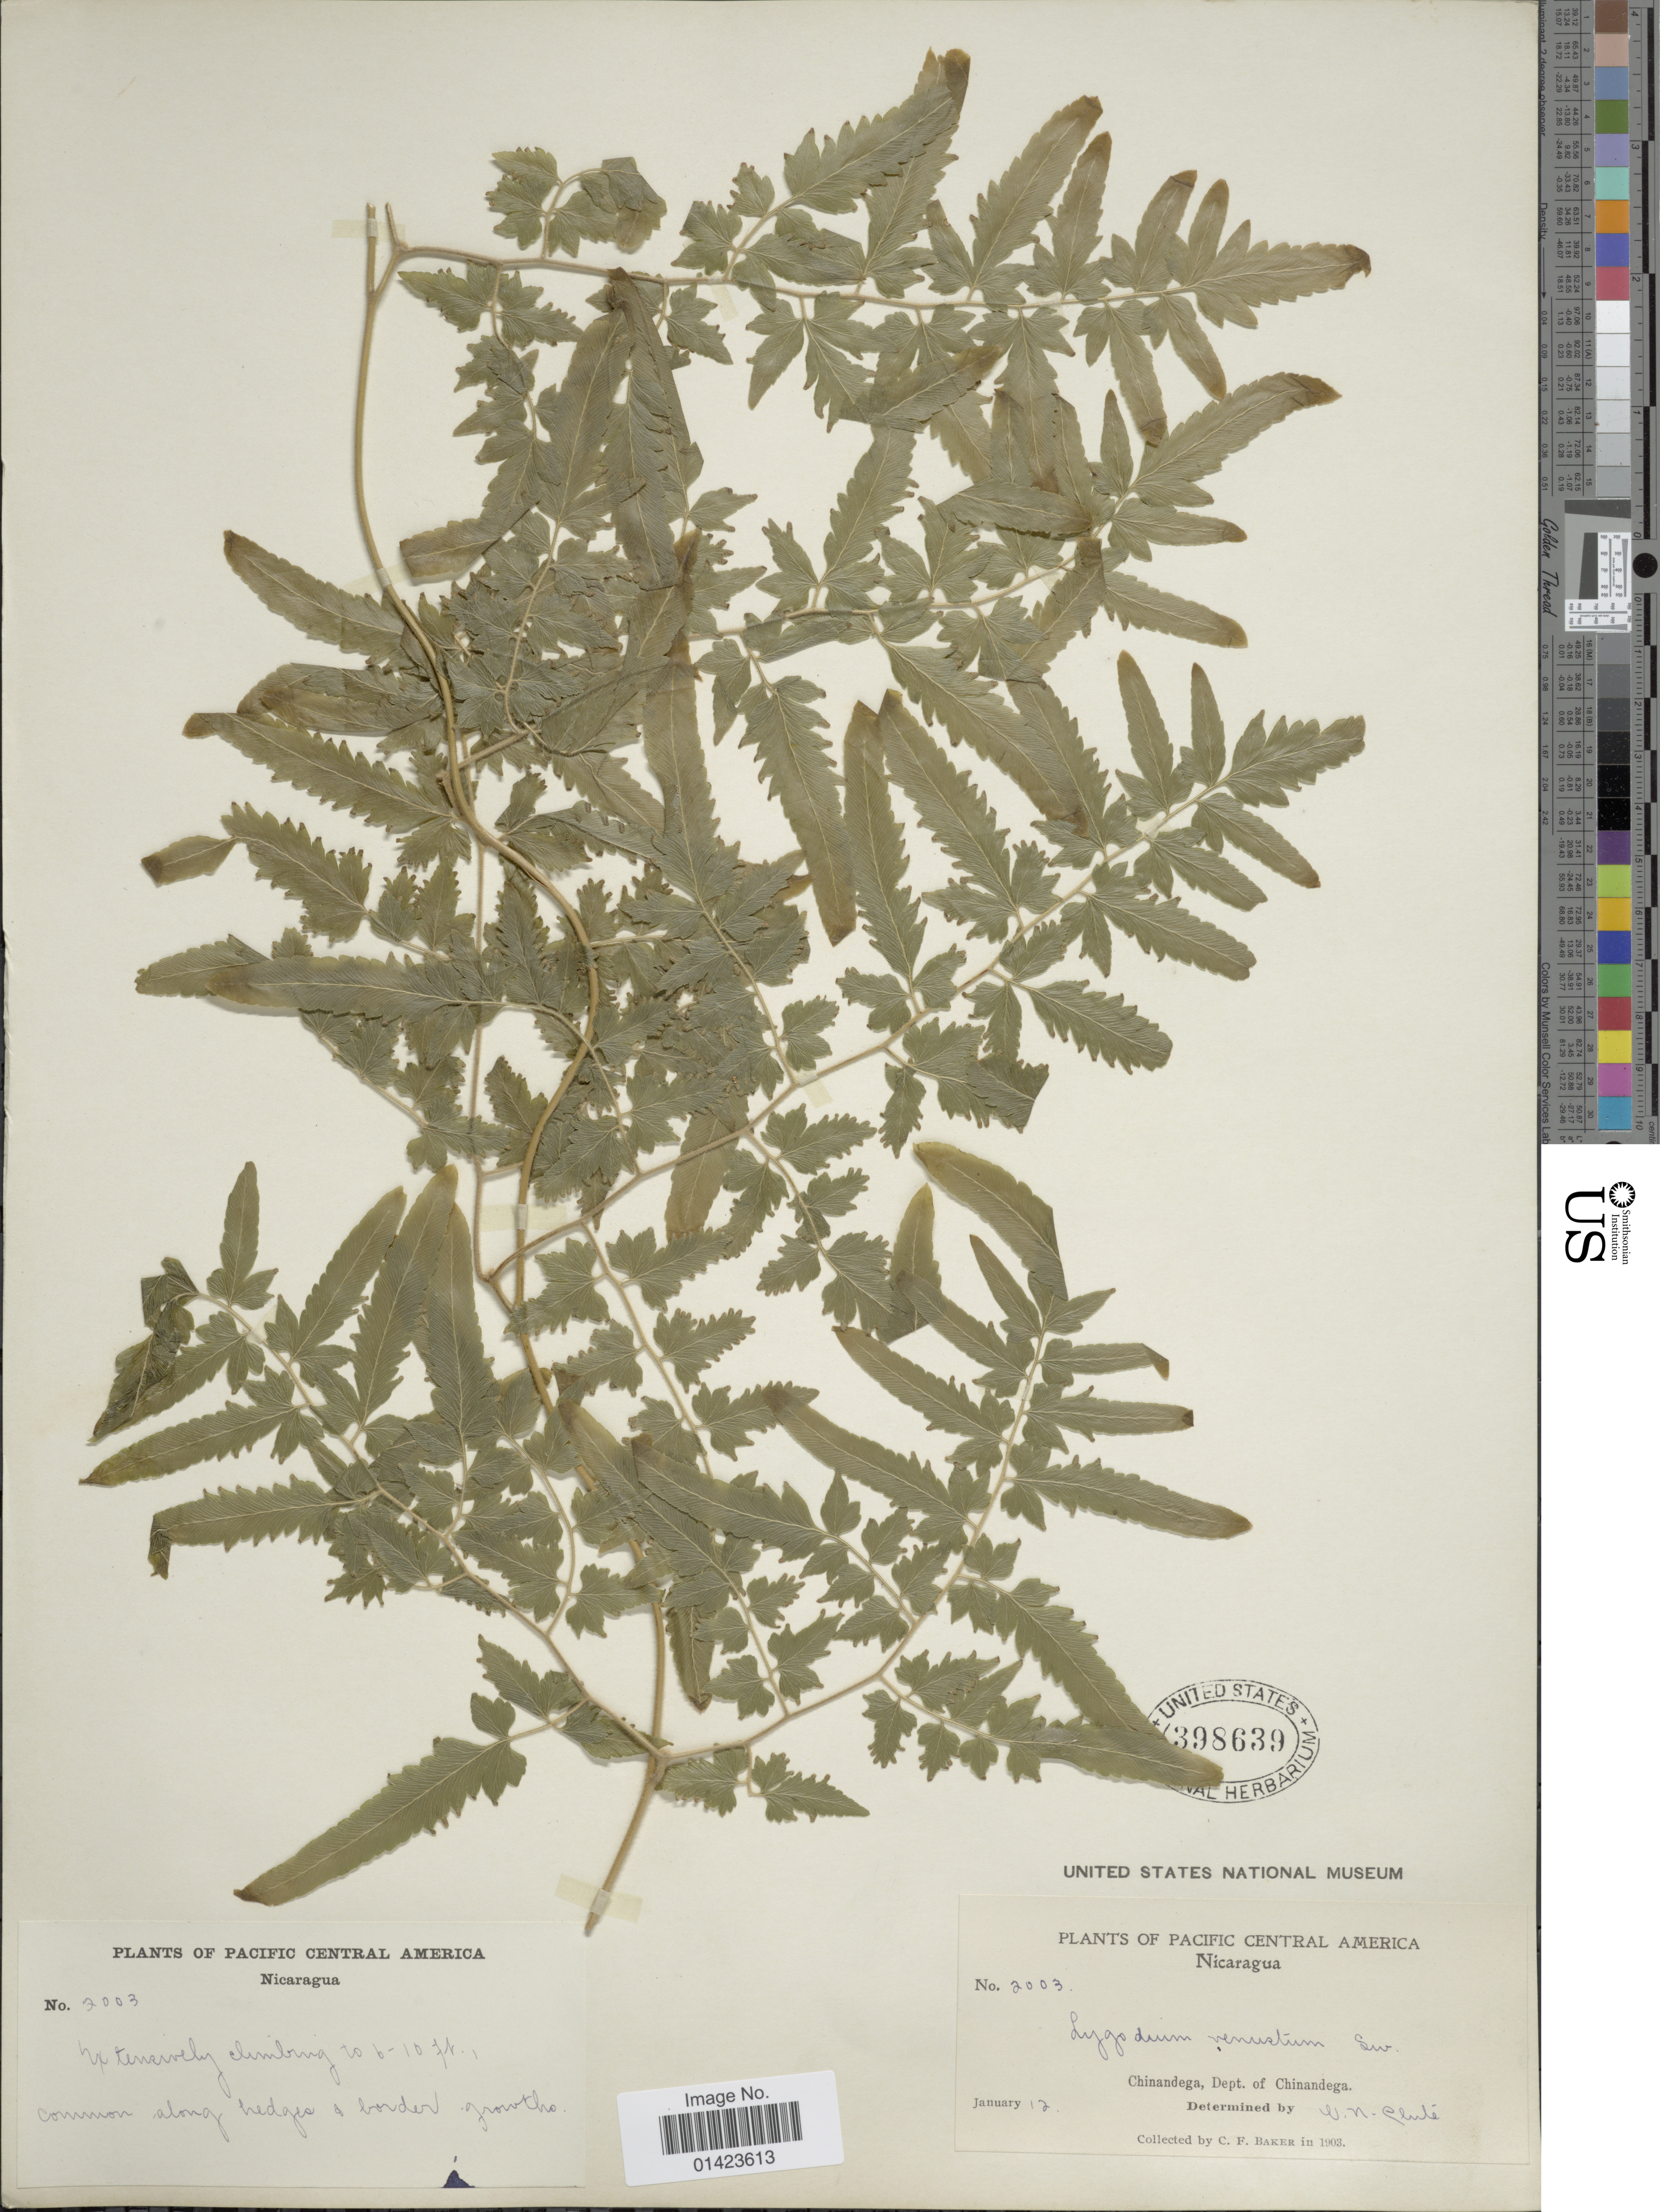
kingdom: Plantae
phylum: Tracheophyta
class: Polypodiopsida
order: Schizaeales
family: Lygodiaceae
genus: Lygodium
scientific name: Lygodium venustum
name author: Sw.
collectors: C. F. Baker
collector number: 2003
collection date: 1903-01-12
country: Nicaragua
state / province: Chinandega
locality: Pacific central America, Nicaragua, Chinandega, Dept. of Chinandega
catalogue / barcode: US 398639